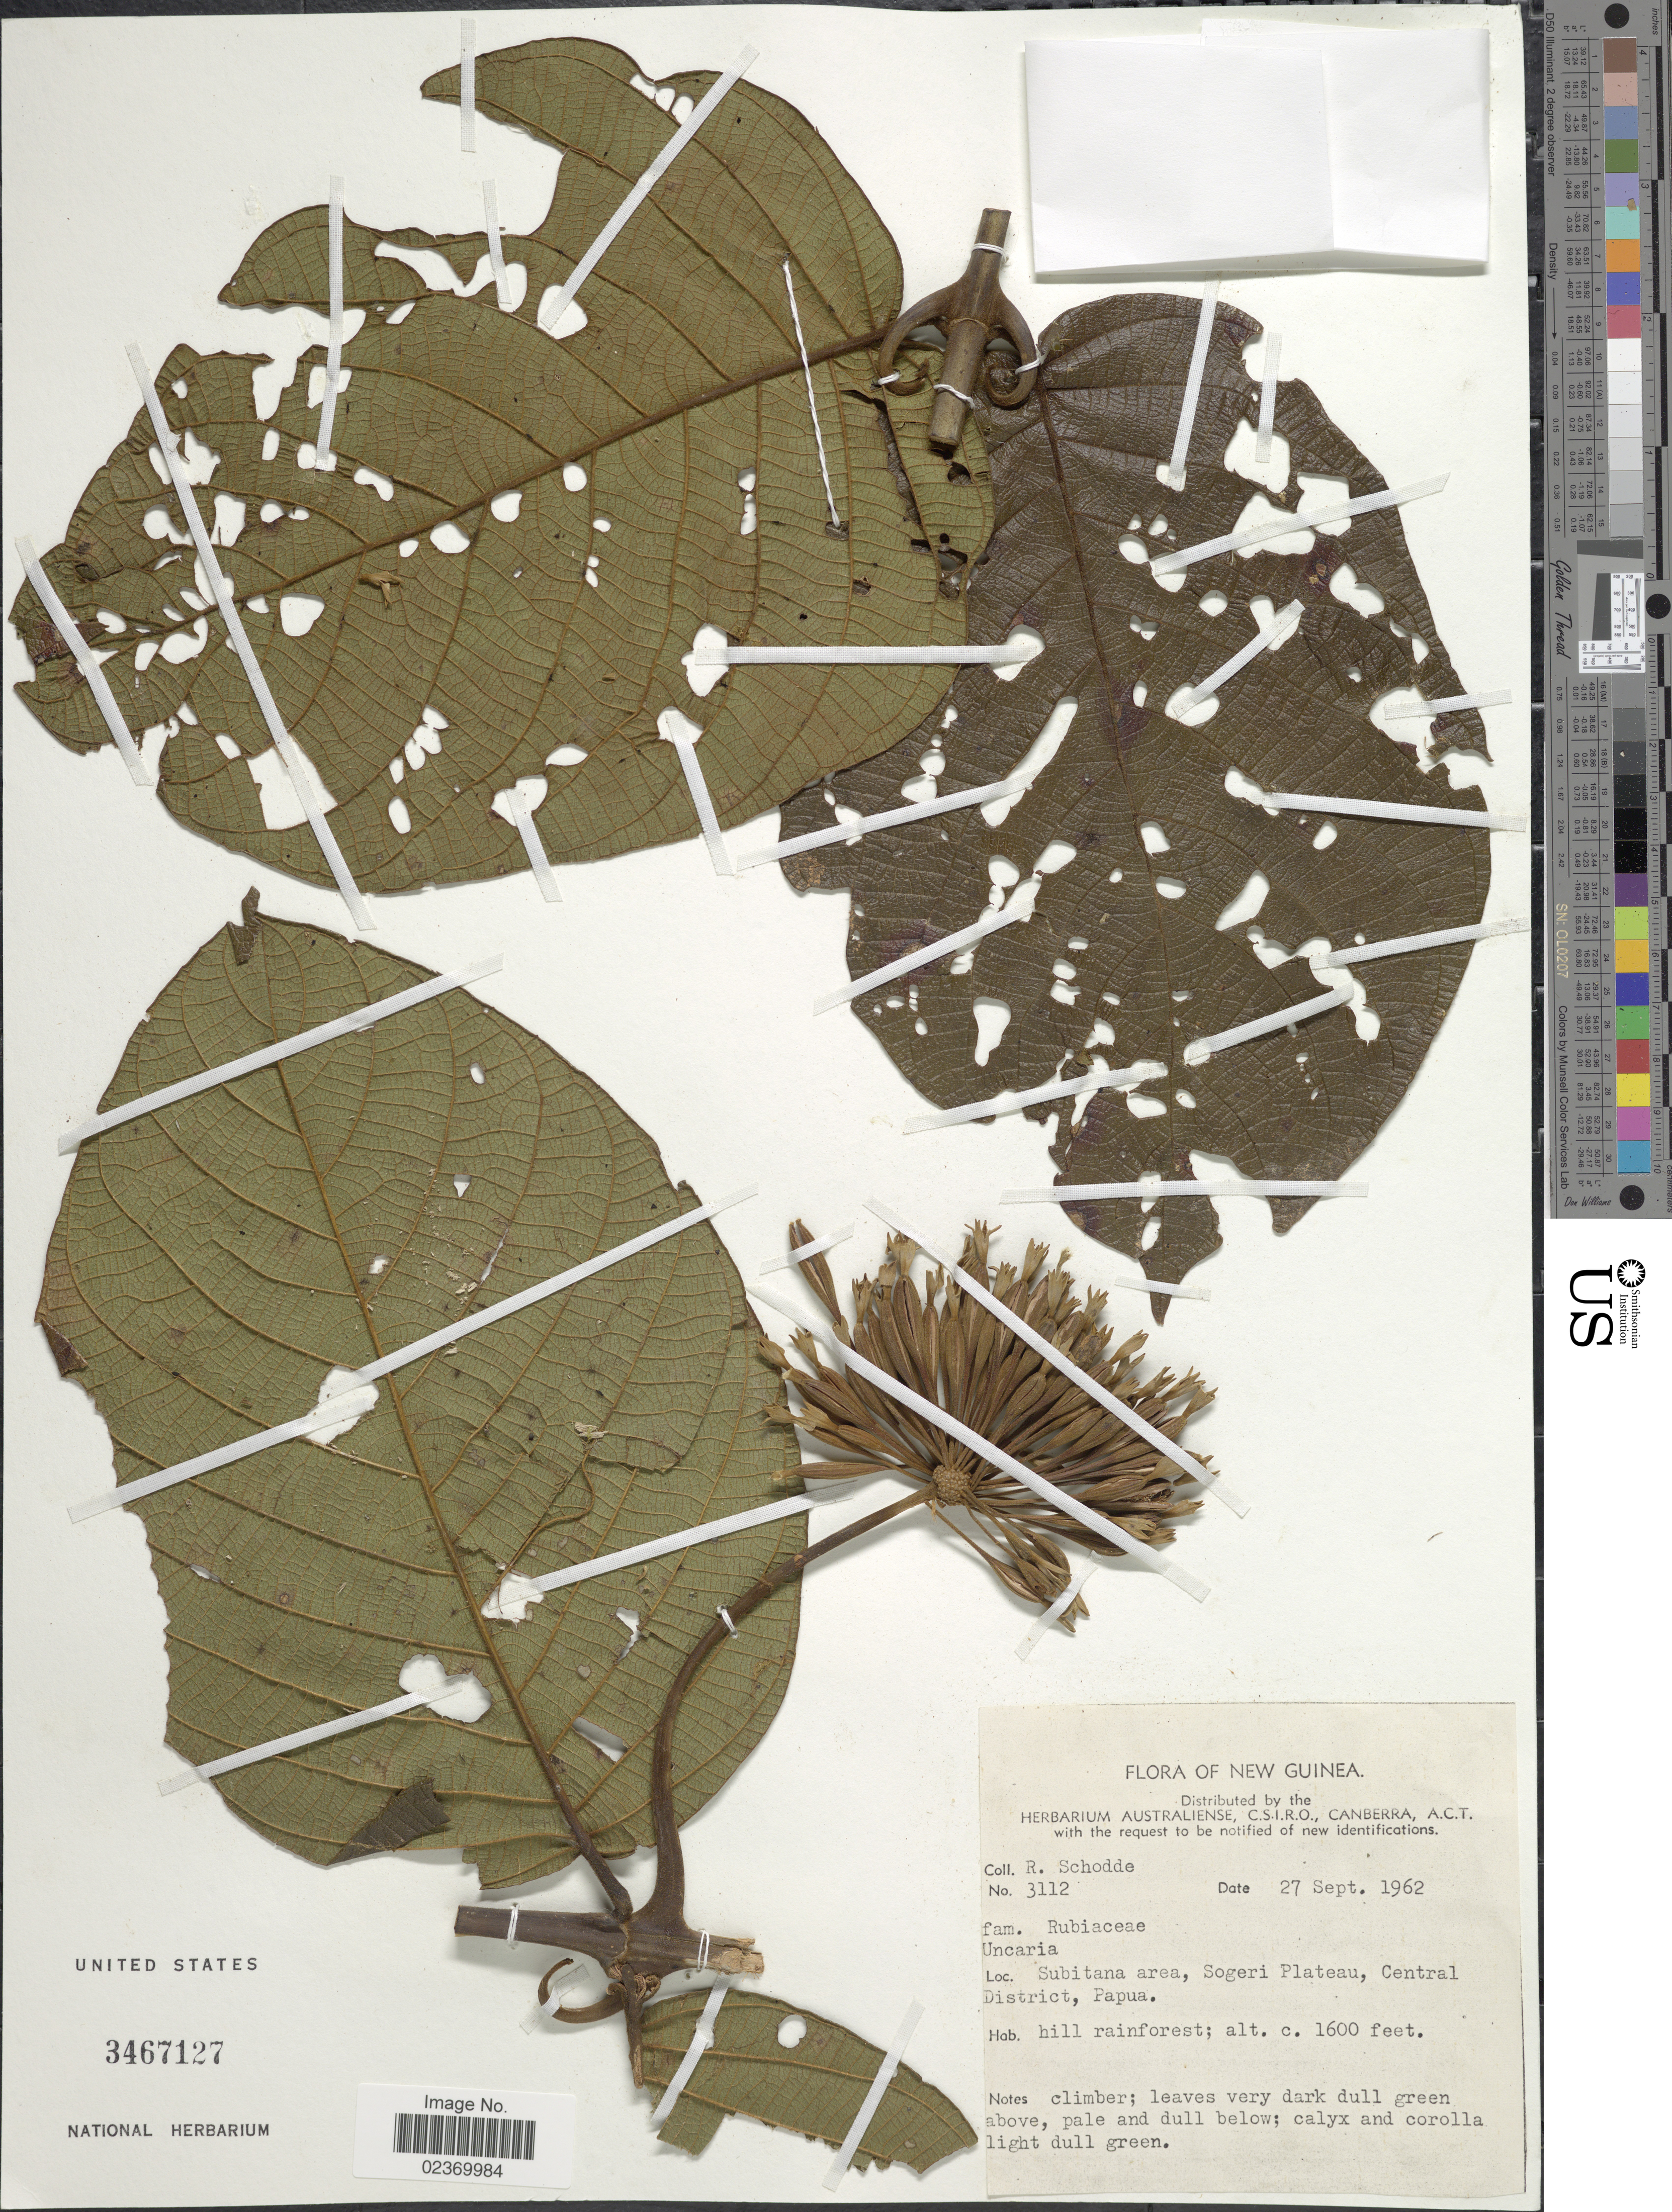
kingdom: Plantae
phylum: Tracheophyta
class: Magnoliopsida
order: Gentianales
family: Rubiaceae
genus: Uncaria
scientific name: Uncaria sp.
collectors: R. Schodde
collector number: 3112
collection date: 1962-09-27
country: Papua New Guinea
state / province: Central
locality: New Guinea, Subitana area, Sogeri Plateau, central District, hill rainforest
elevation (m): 488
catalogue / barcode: US 3467127